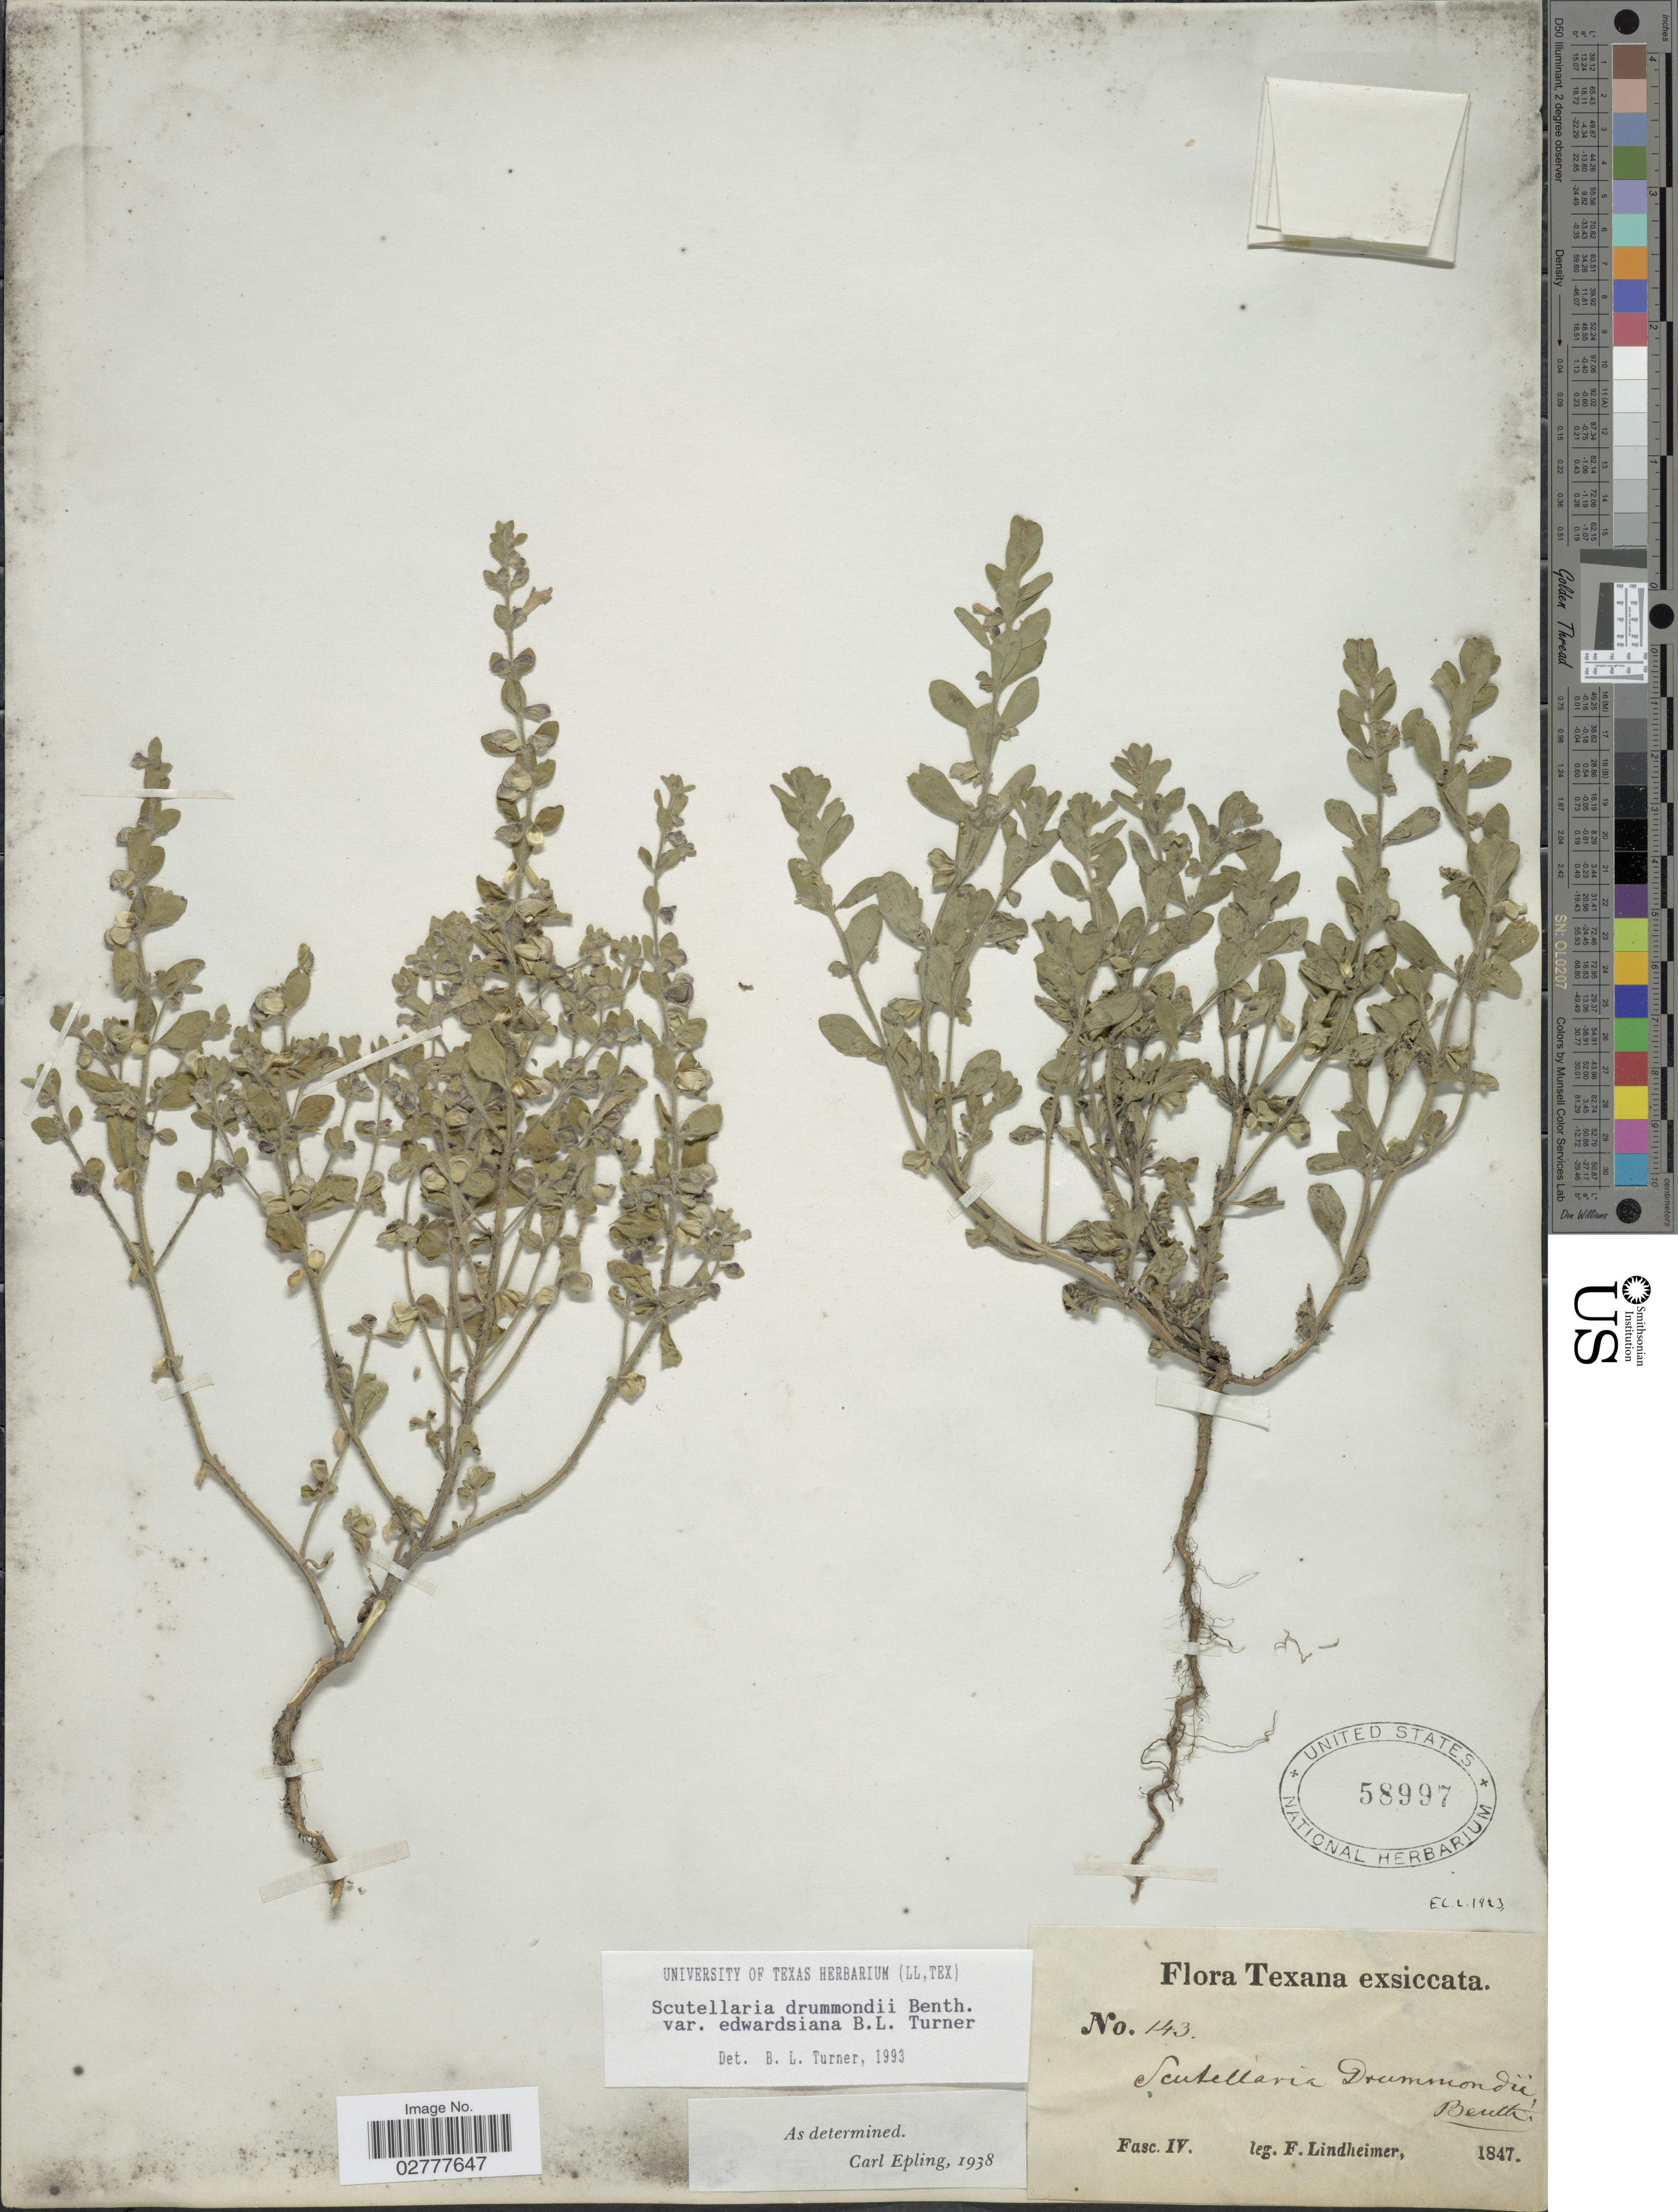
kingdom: Plantae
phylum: Tracheophyta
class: Magnoliopsida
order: Lamiales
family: Lamiaceae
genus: Scutellaria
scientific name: Scutellaria drummondii var. edwardsiana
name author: Benth.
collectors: F. Lindheimer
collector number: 143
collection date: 1847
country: United States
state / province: Texas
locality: Fasc. IV. [unsure placement]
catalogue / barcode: US 58997